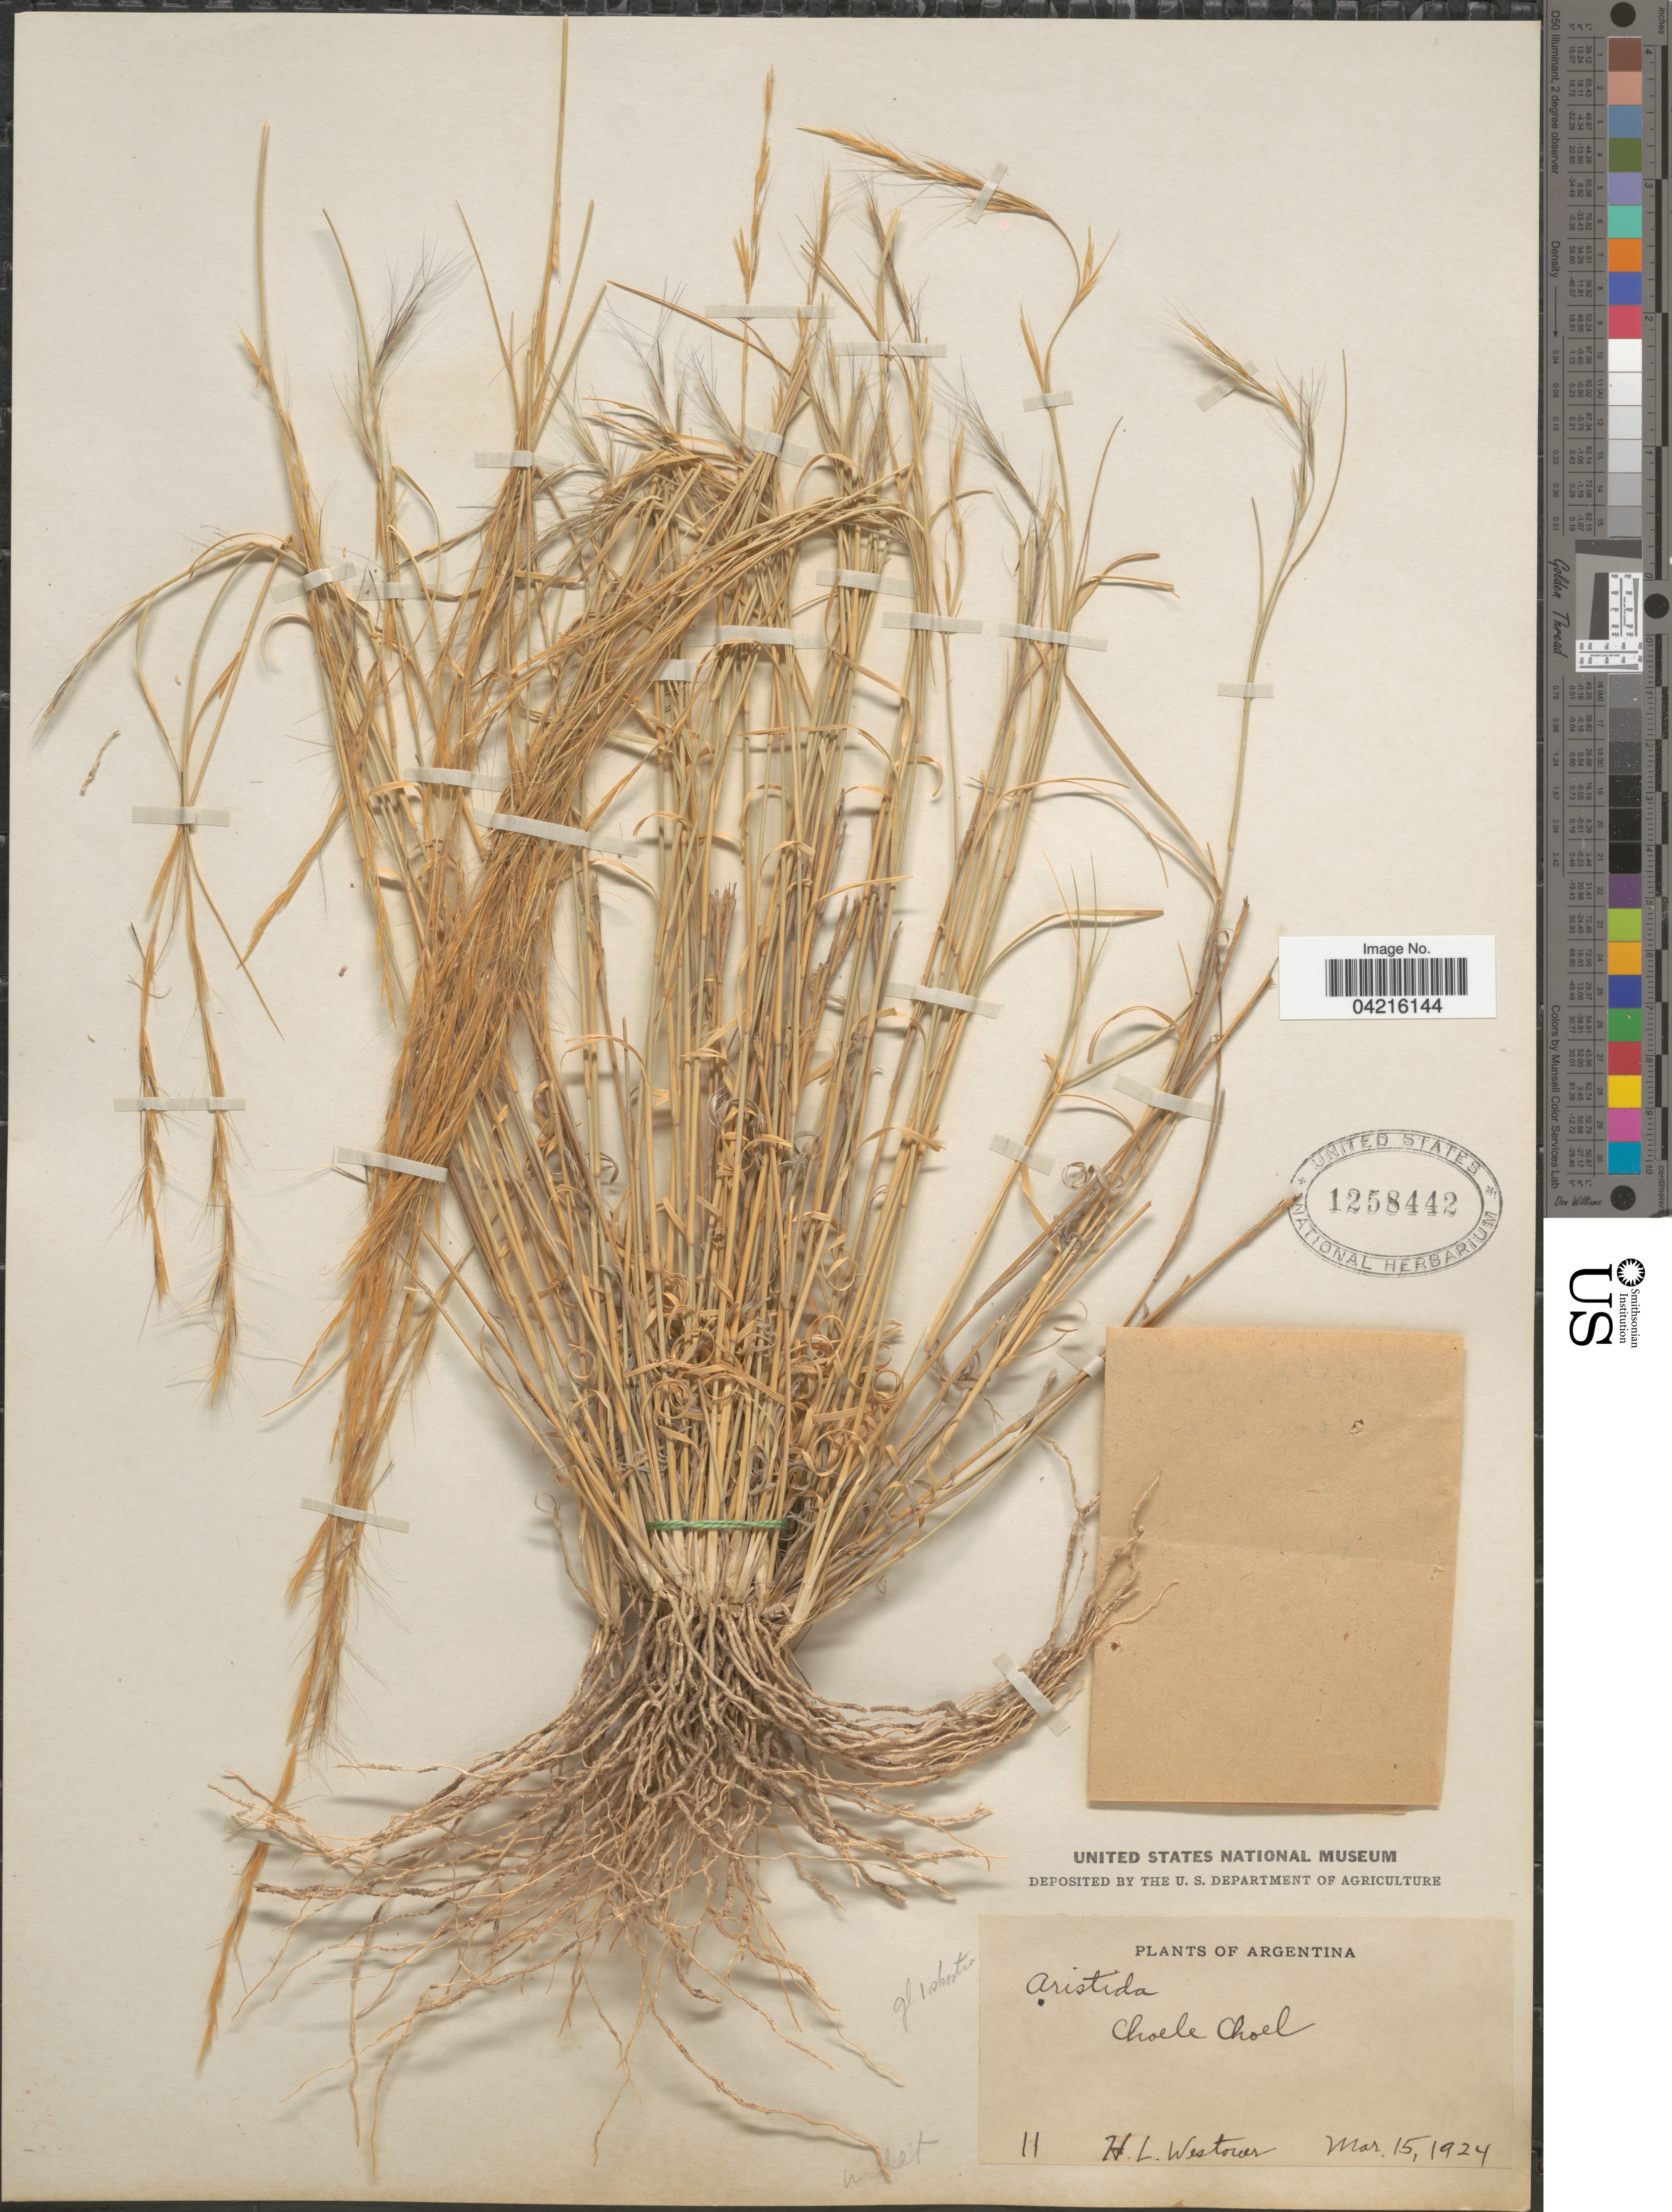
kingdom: Plantae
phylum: Tracheophyta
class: Liliopsida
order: Poales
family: Poaceae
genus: Aristida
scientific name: Aristida sp.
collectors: H. Westover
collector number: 11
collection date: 1924-03-15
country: Argentina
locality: Choele Choel.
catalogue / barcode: US 1258442